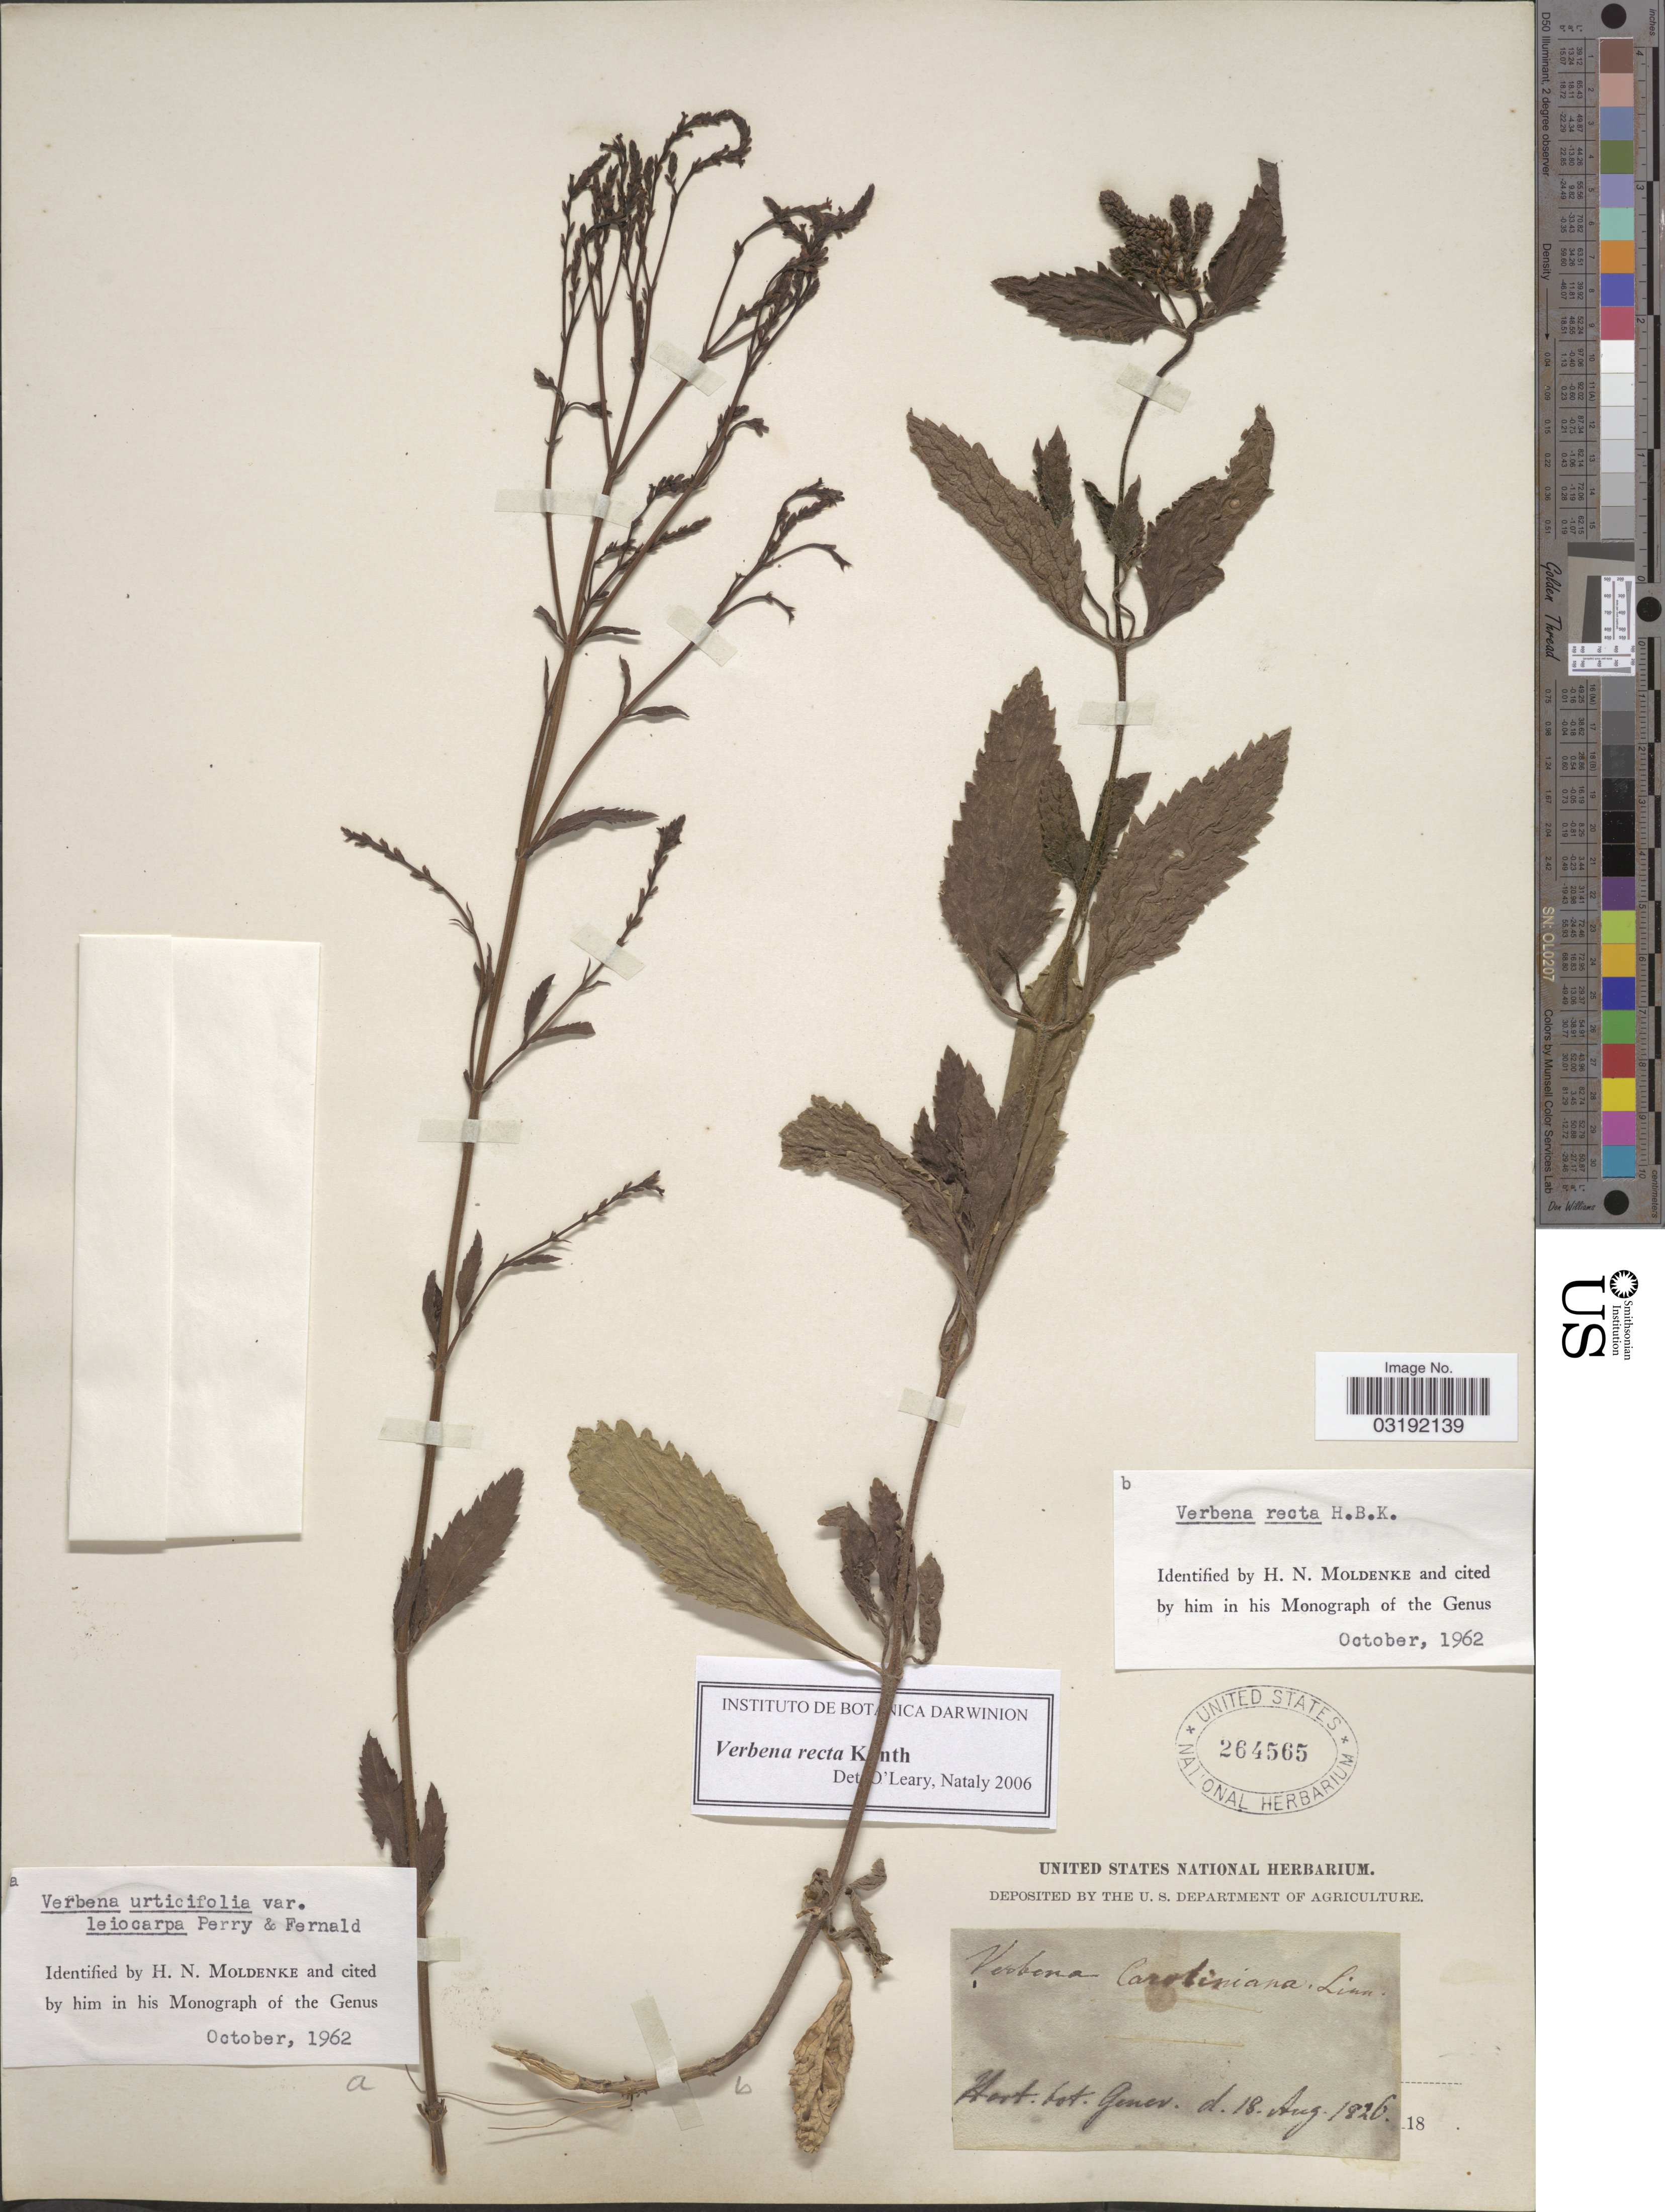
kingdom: Plantae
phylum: Tracheophyta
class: Magnoliopsida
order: Lamiales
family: Verbenaceae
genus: Verbena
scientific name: Verbena recta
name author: Kunth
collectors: ex herb. United States National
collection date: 1826-08-18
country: Switzerland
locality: Hort. bot. Genev.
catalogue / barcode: US 264565